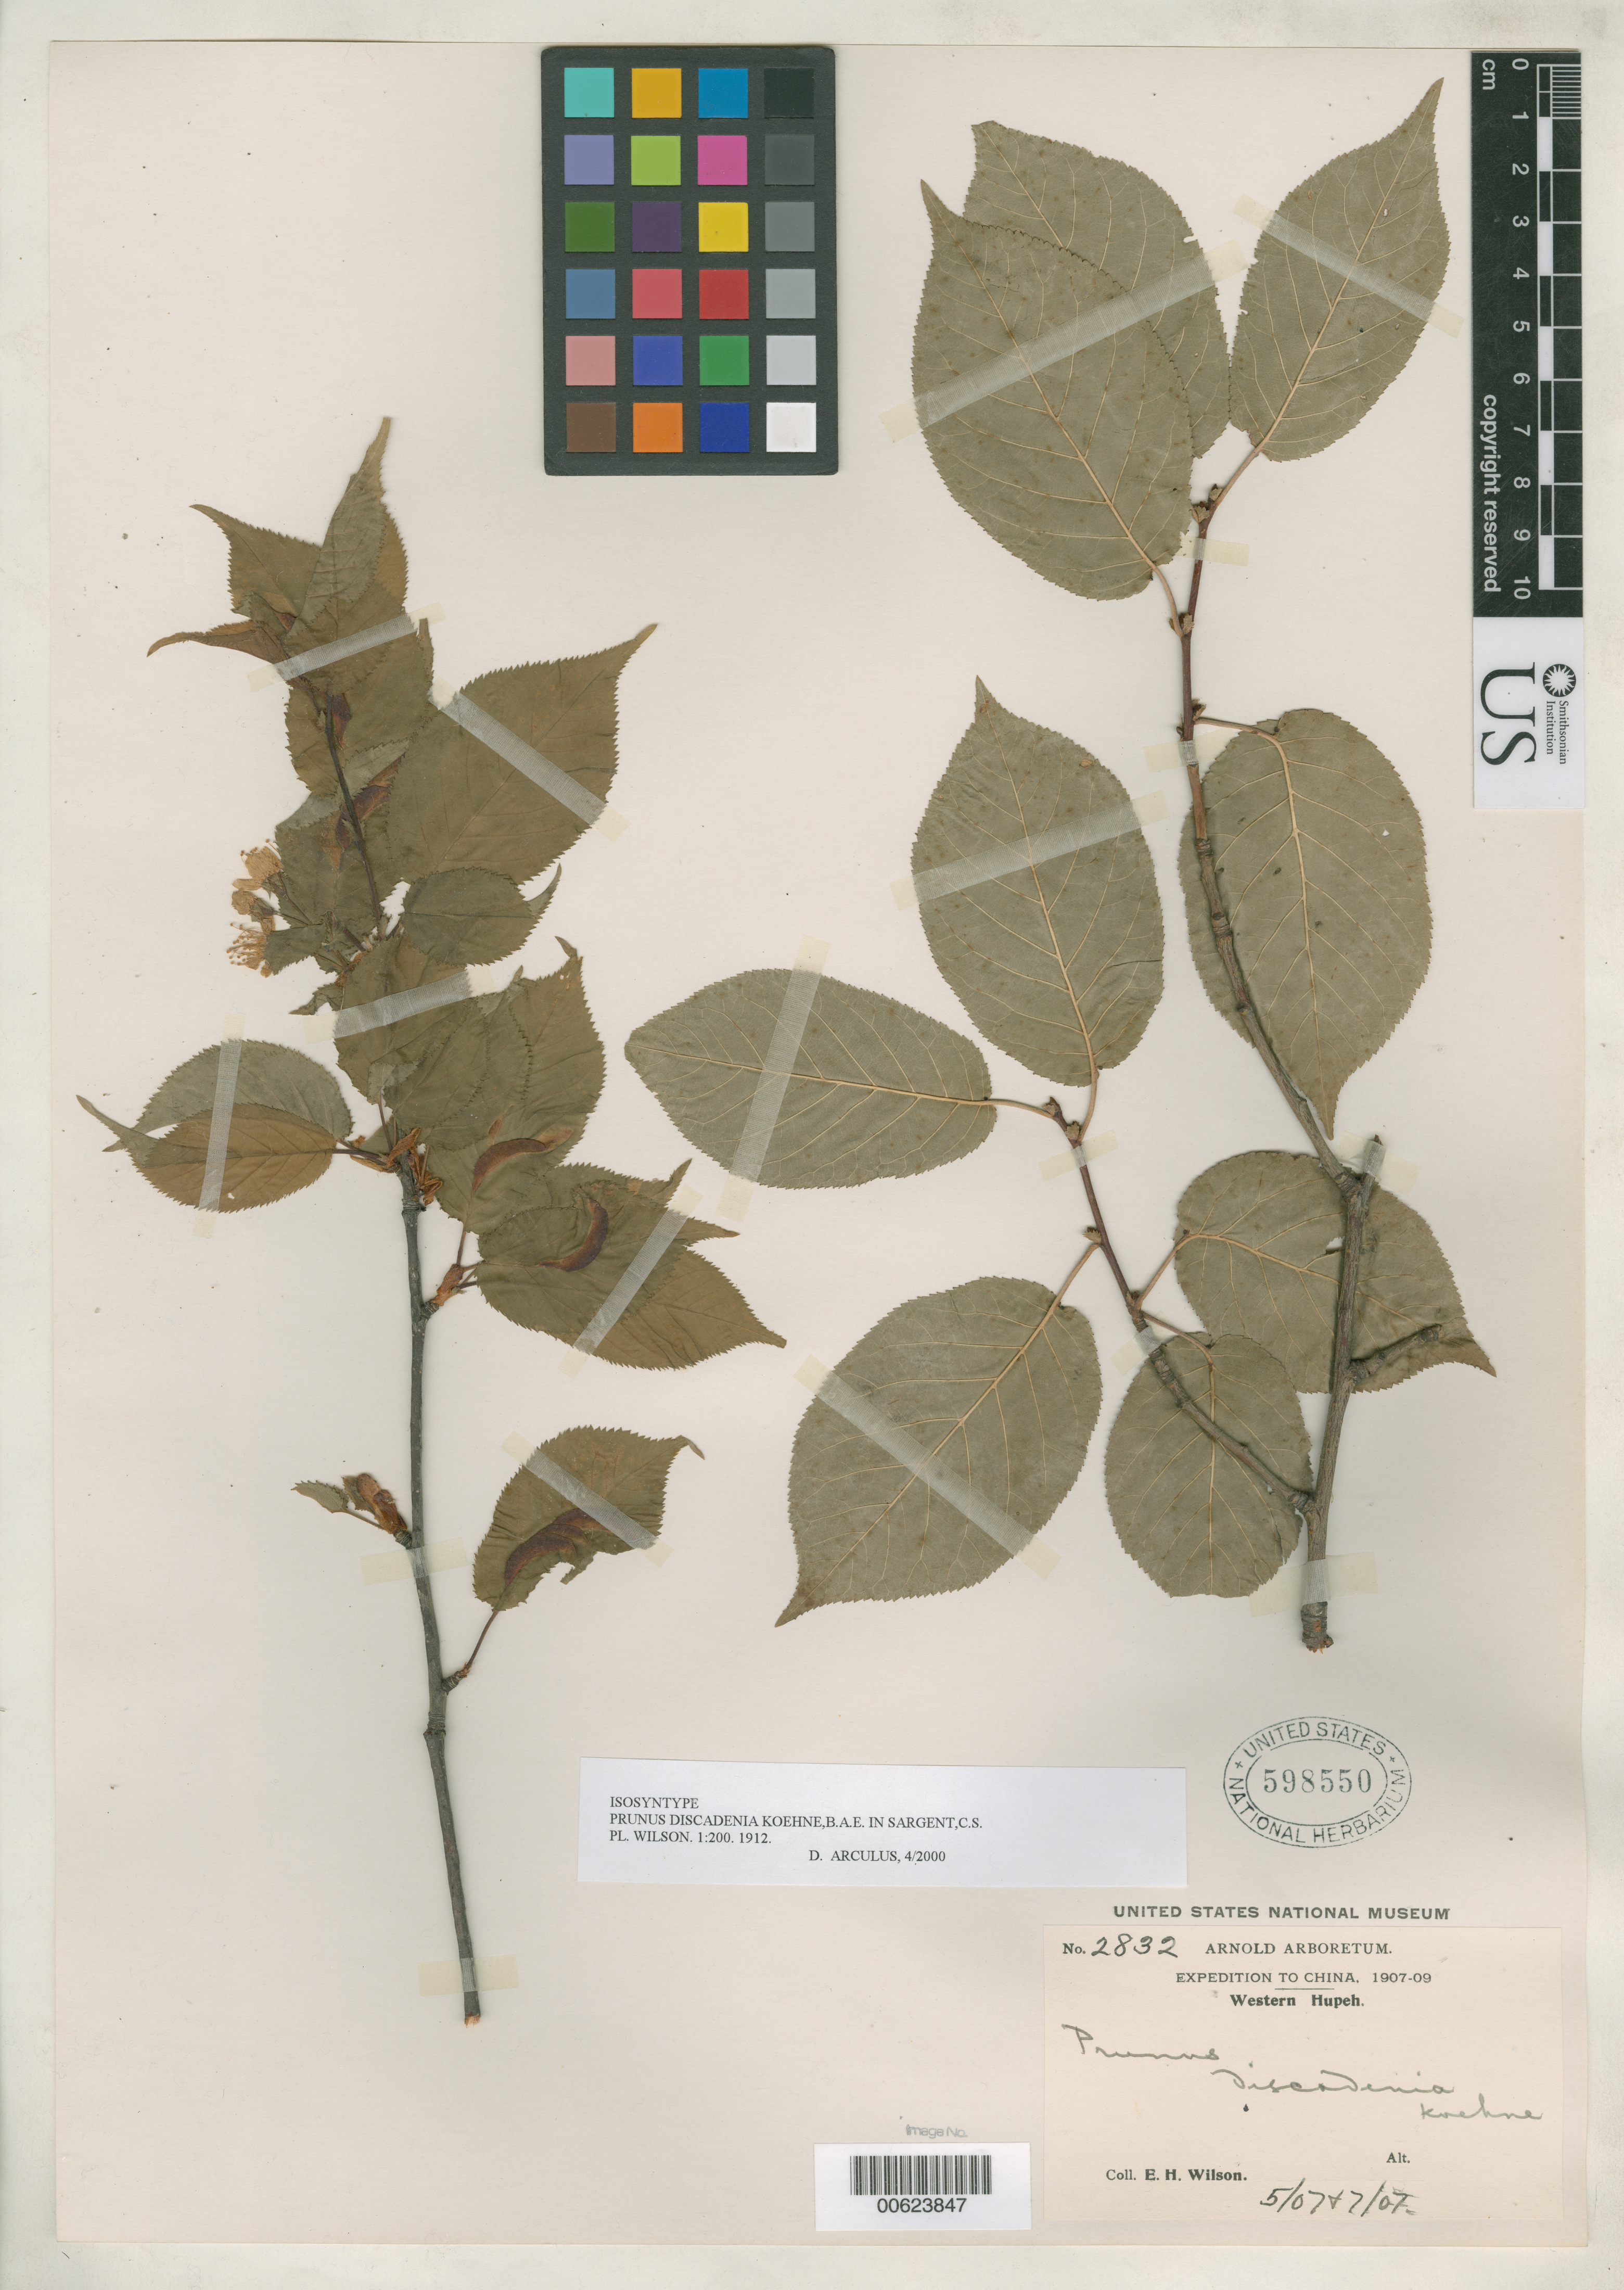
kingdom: Plantae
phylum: Tracheophyta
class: Magnoliopsida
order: Rosales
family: Rosaceae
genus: Prunus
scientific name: Prunus discadenia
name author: Koehne in Sarg.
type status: Isosyntype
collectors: E. H. Wilson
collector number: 2832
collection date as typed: May 1907 and -- Jul 1907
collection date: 1907-05,1907-07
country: China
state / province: Hubei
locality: Western Hupeh.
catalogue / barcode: US 598550